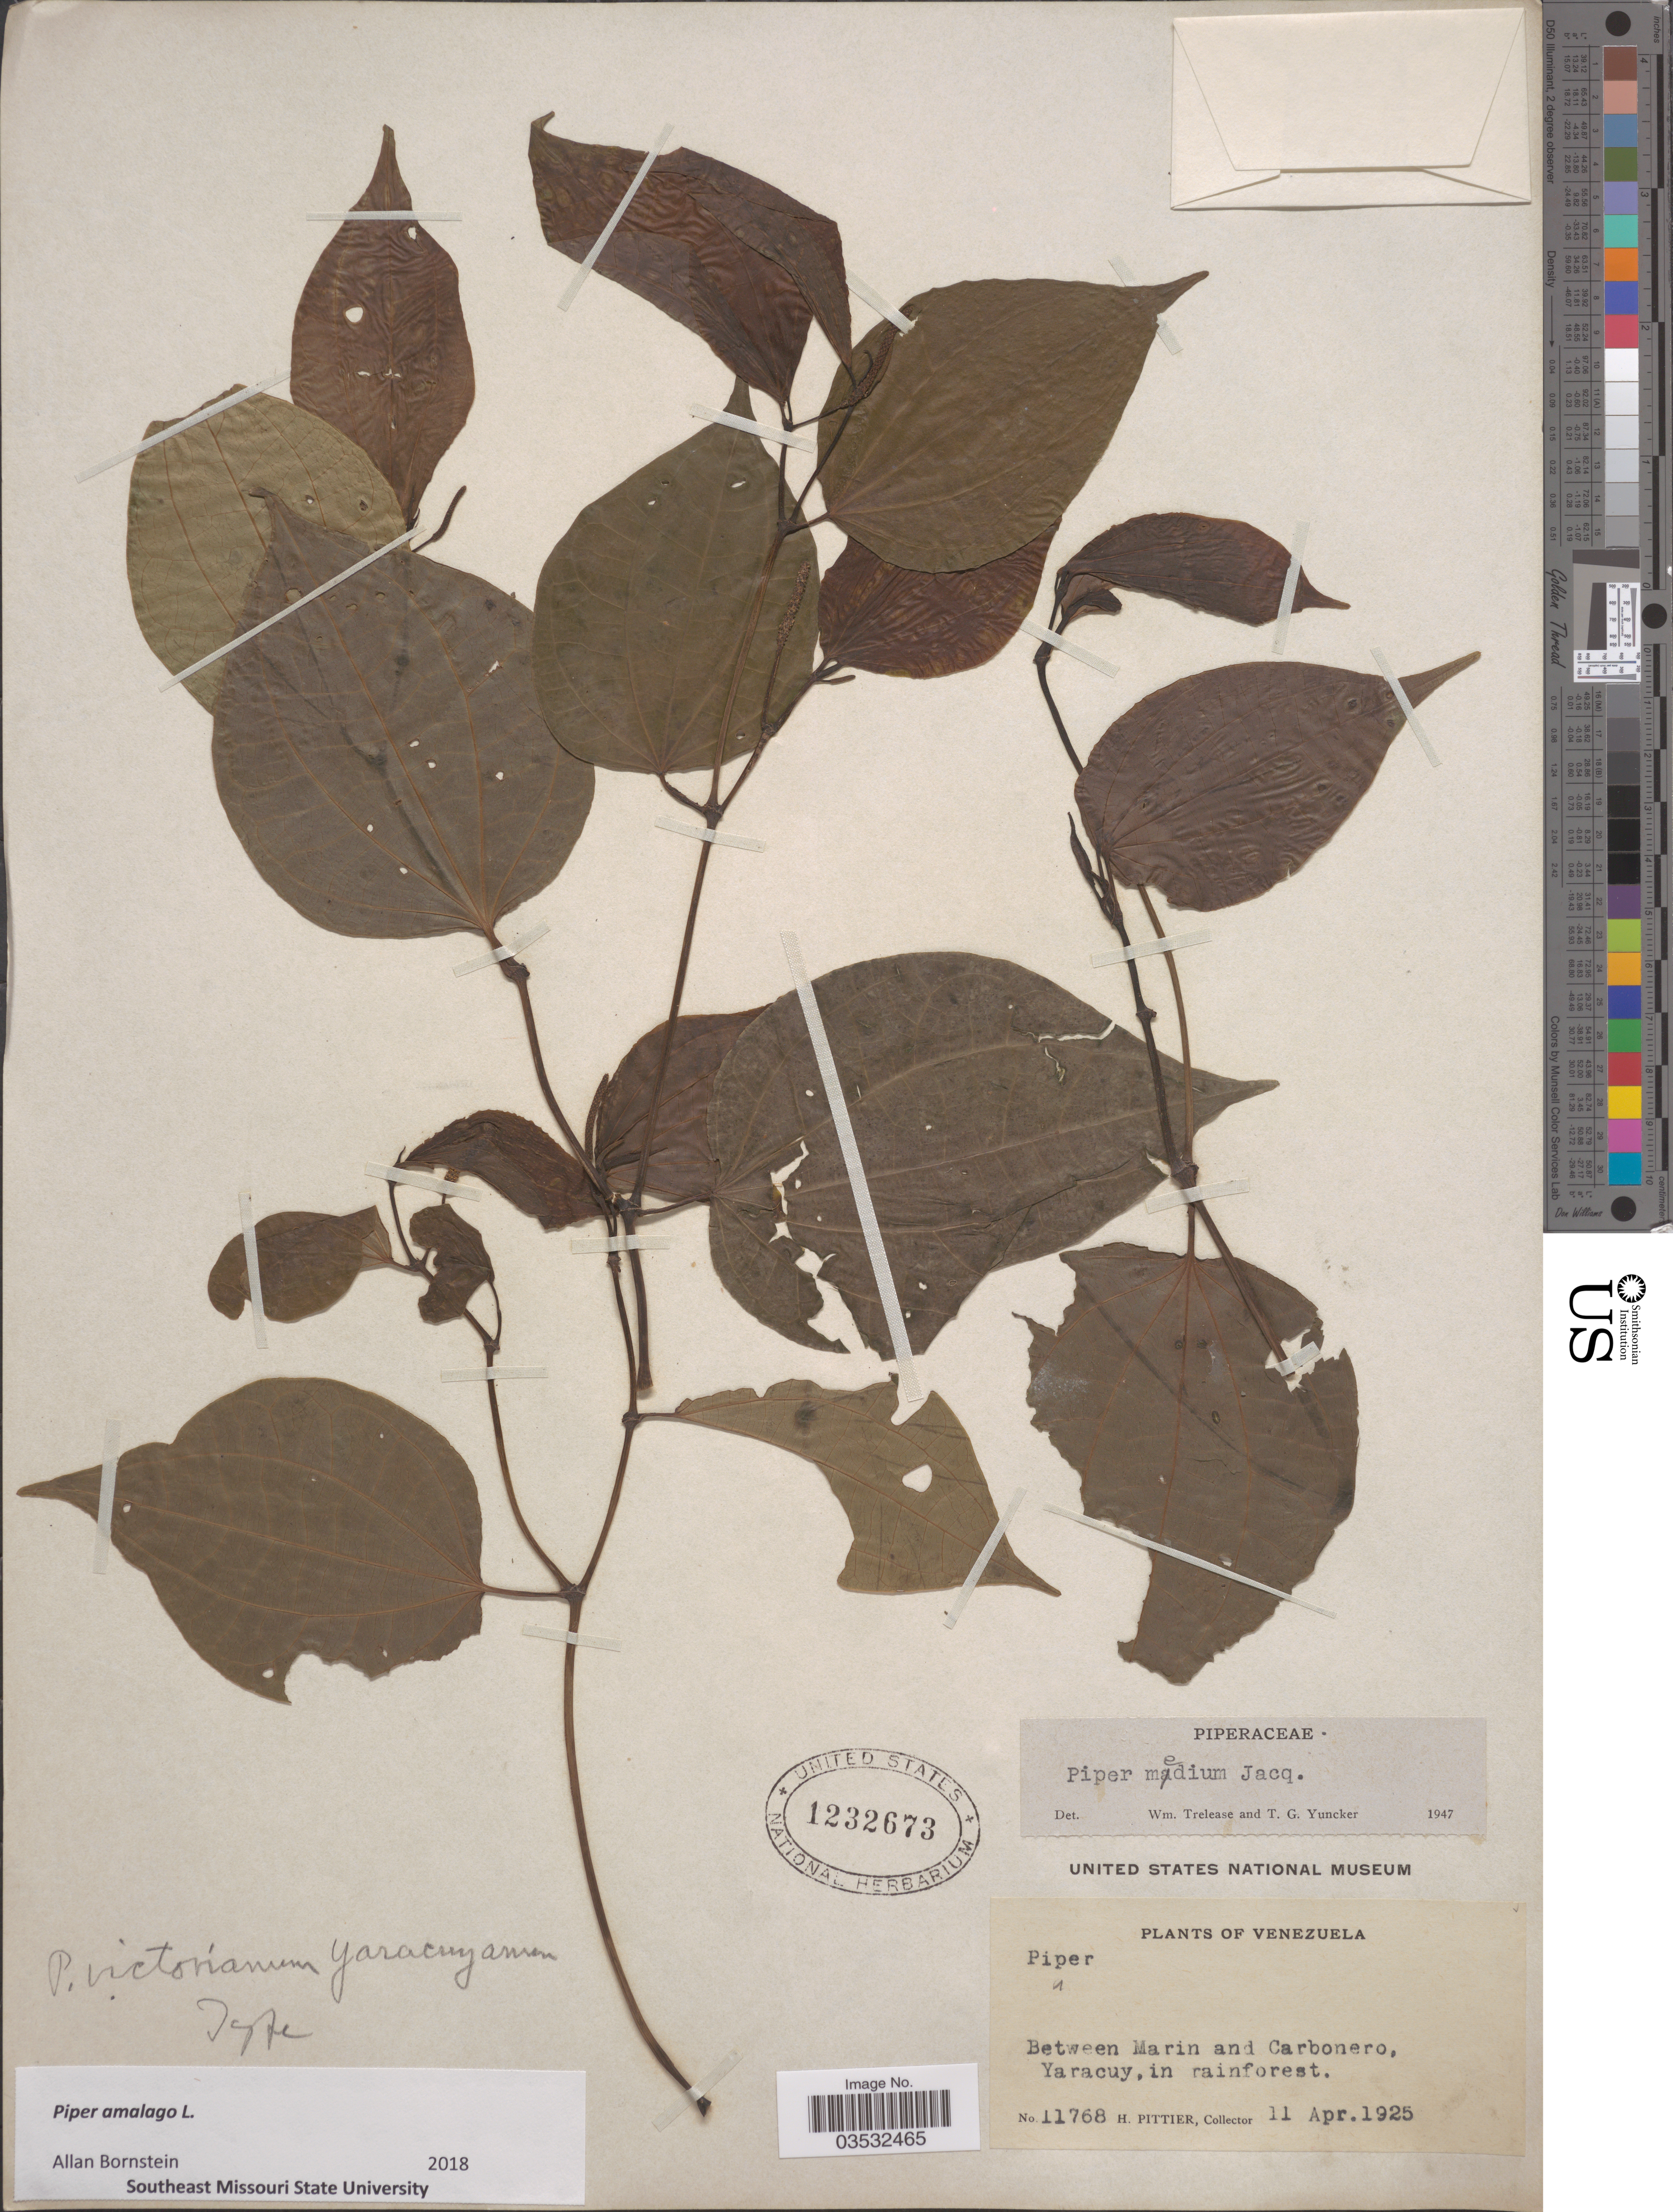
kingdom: Plantae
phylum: Tracheophyta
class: Magnoliopsida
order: Piperales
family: Piperaceae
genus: Piper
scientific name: Piper amalago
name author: L.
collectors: H. F. Pittier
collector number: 11768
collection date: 1925-04-11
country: Venezuela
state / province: Yaracuy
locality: Between Marin and Carbonero.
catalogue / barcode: US 1232673